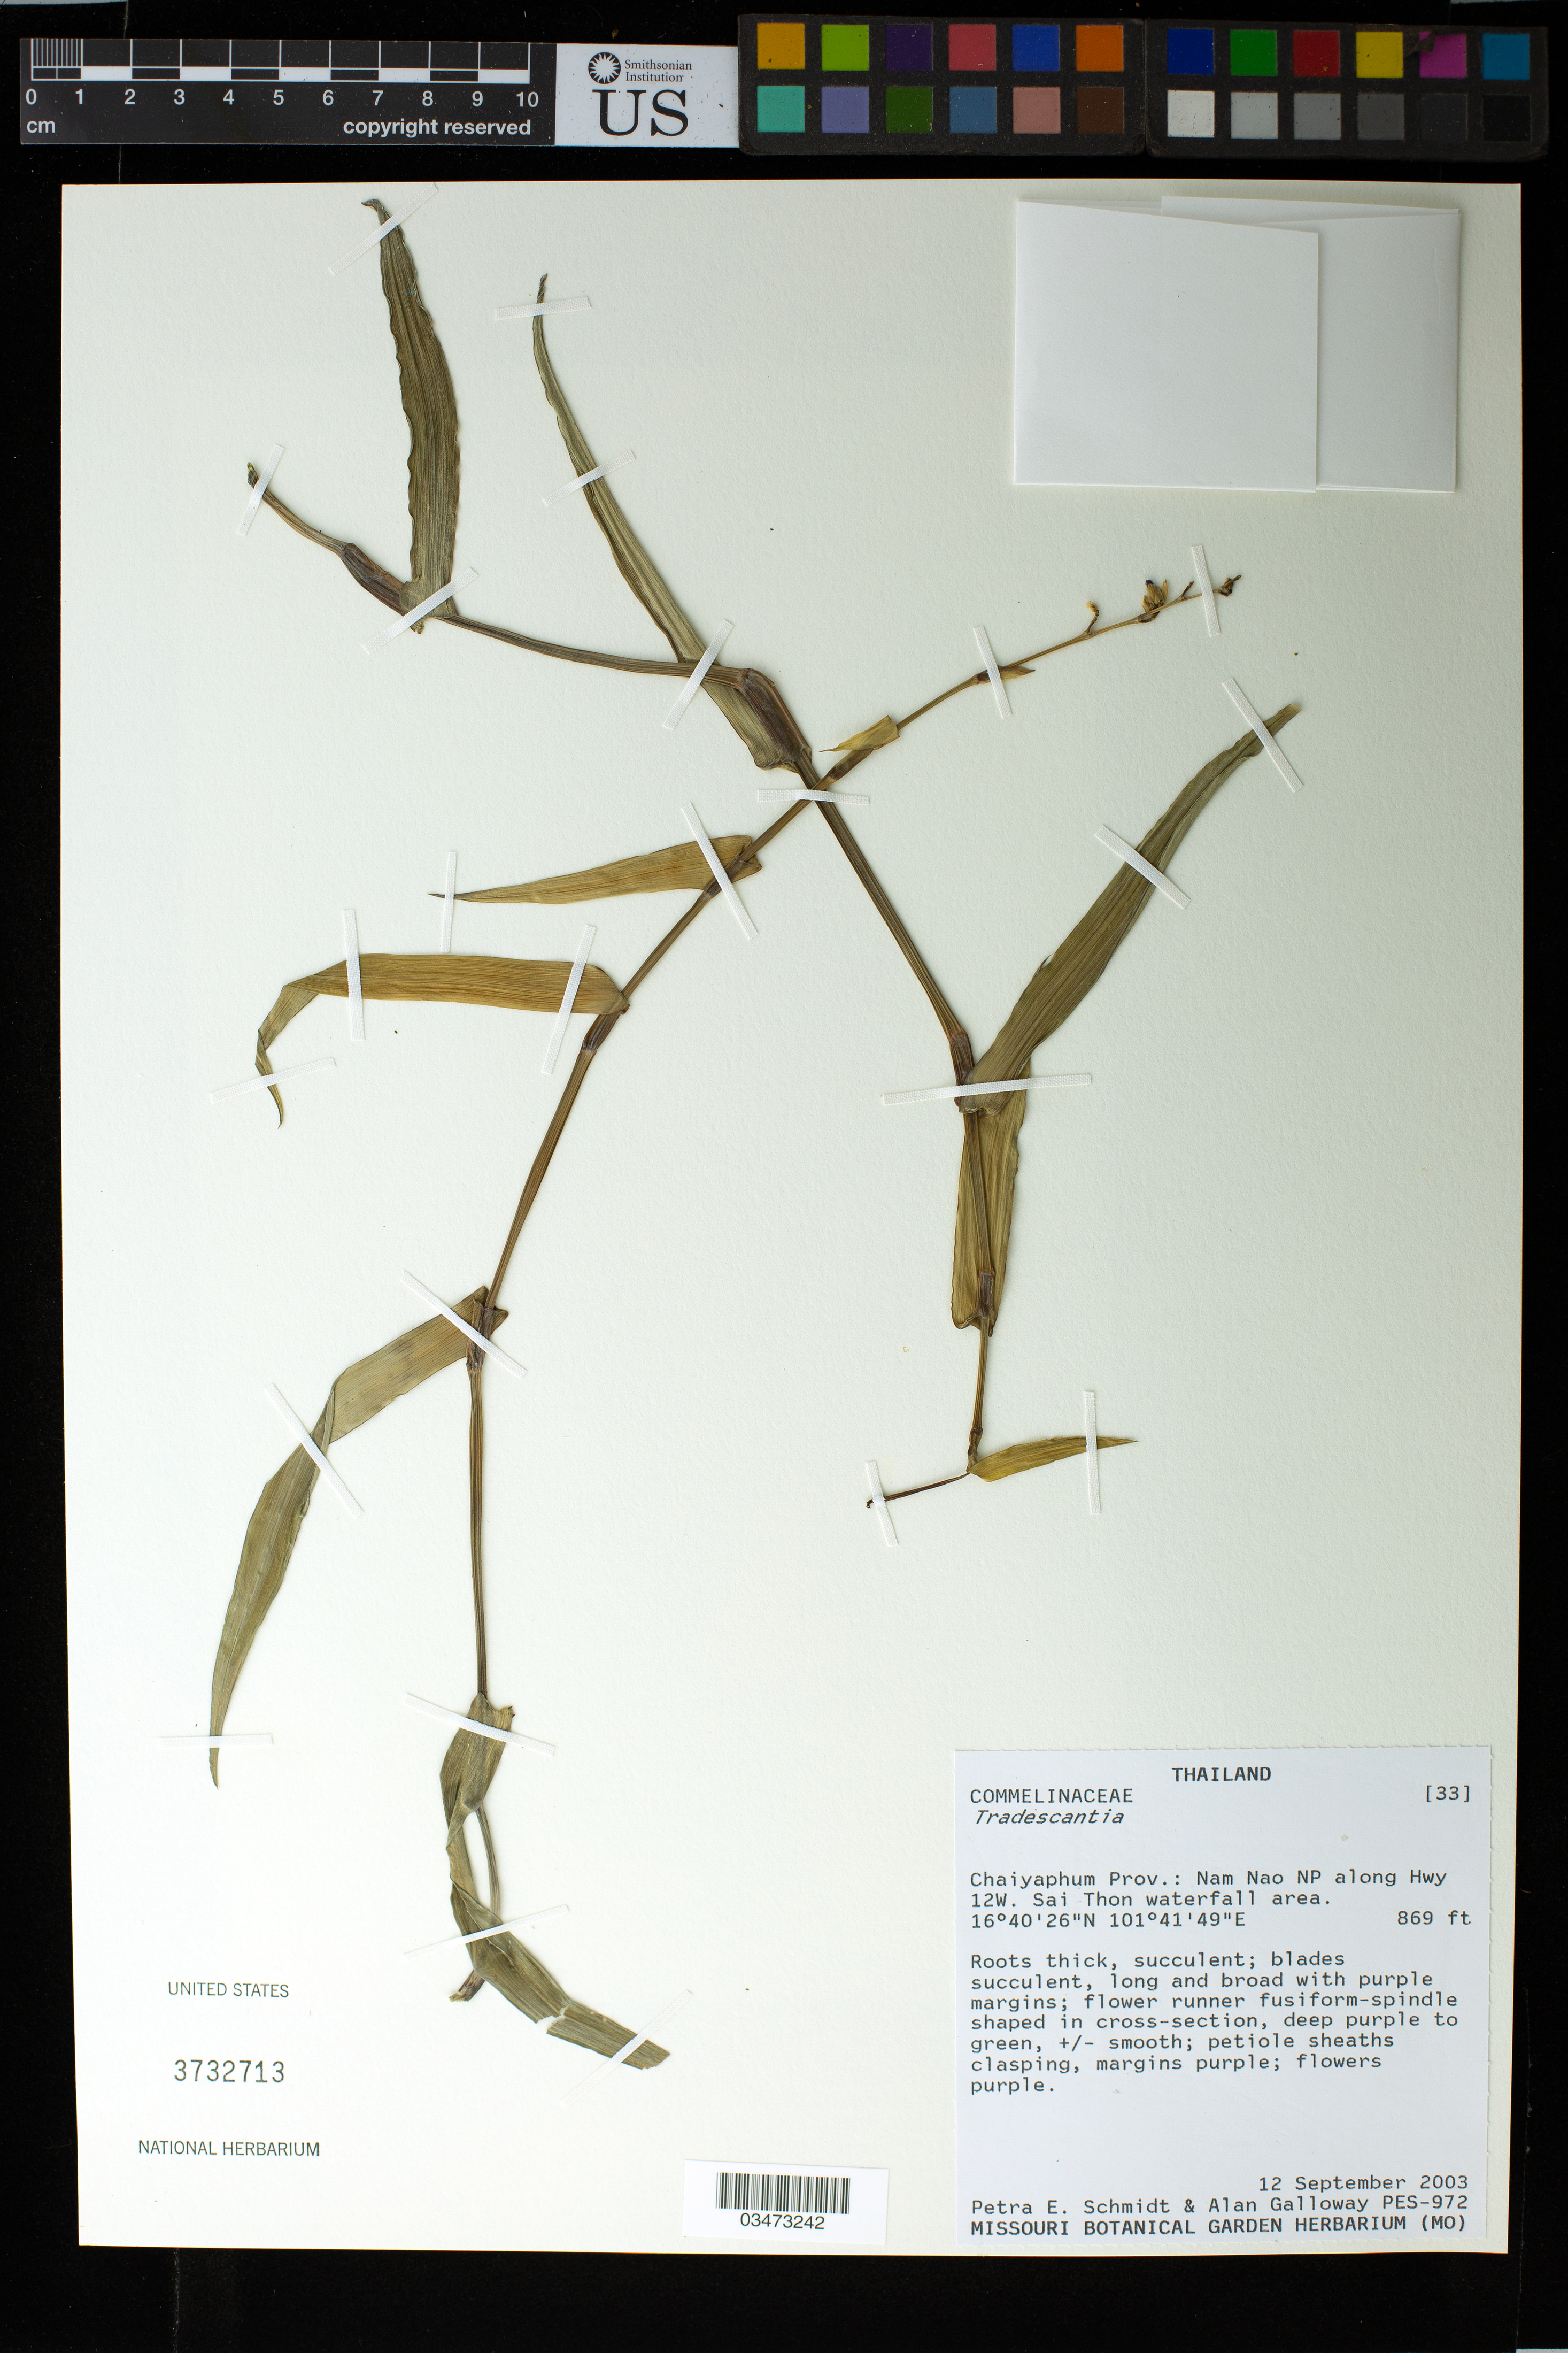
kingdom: Plantae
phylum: Tracheophyta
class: Liliopsida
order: Commelinales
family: Commelinaceae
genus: Tradescantia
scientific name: Tradescantia sp.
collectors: P. Schmidt & A. Galloway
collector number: PES-972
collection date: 2003-09-12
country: Thailand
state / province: Chaiyaphum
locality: Nam Nao NP along Hwy 12W. Sai Thon waterfall area.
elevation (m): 265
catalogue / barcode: US 3732713